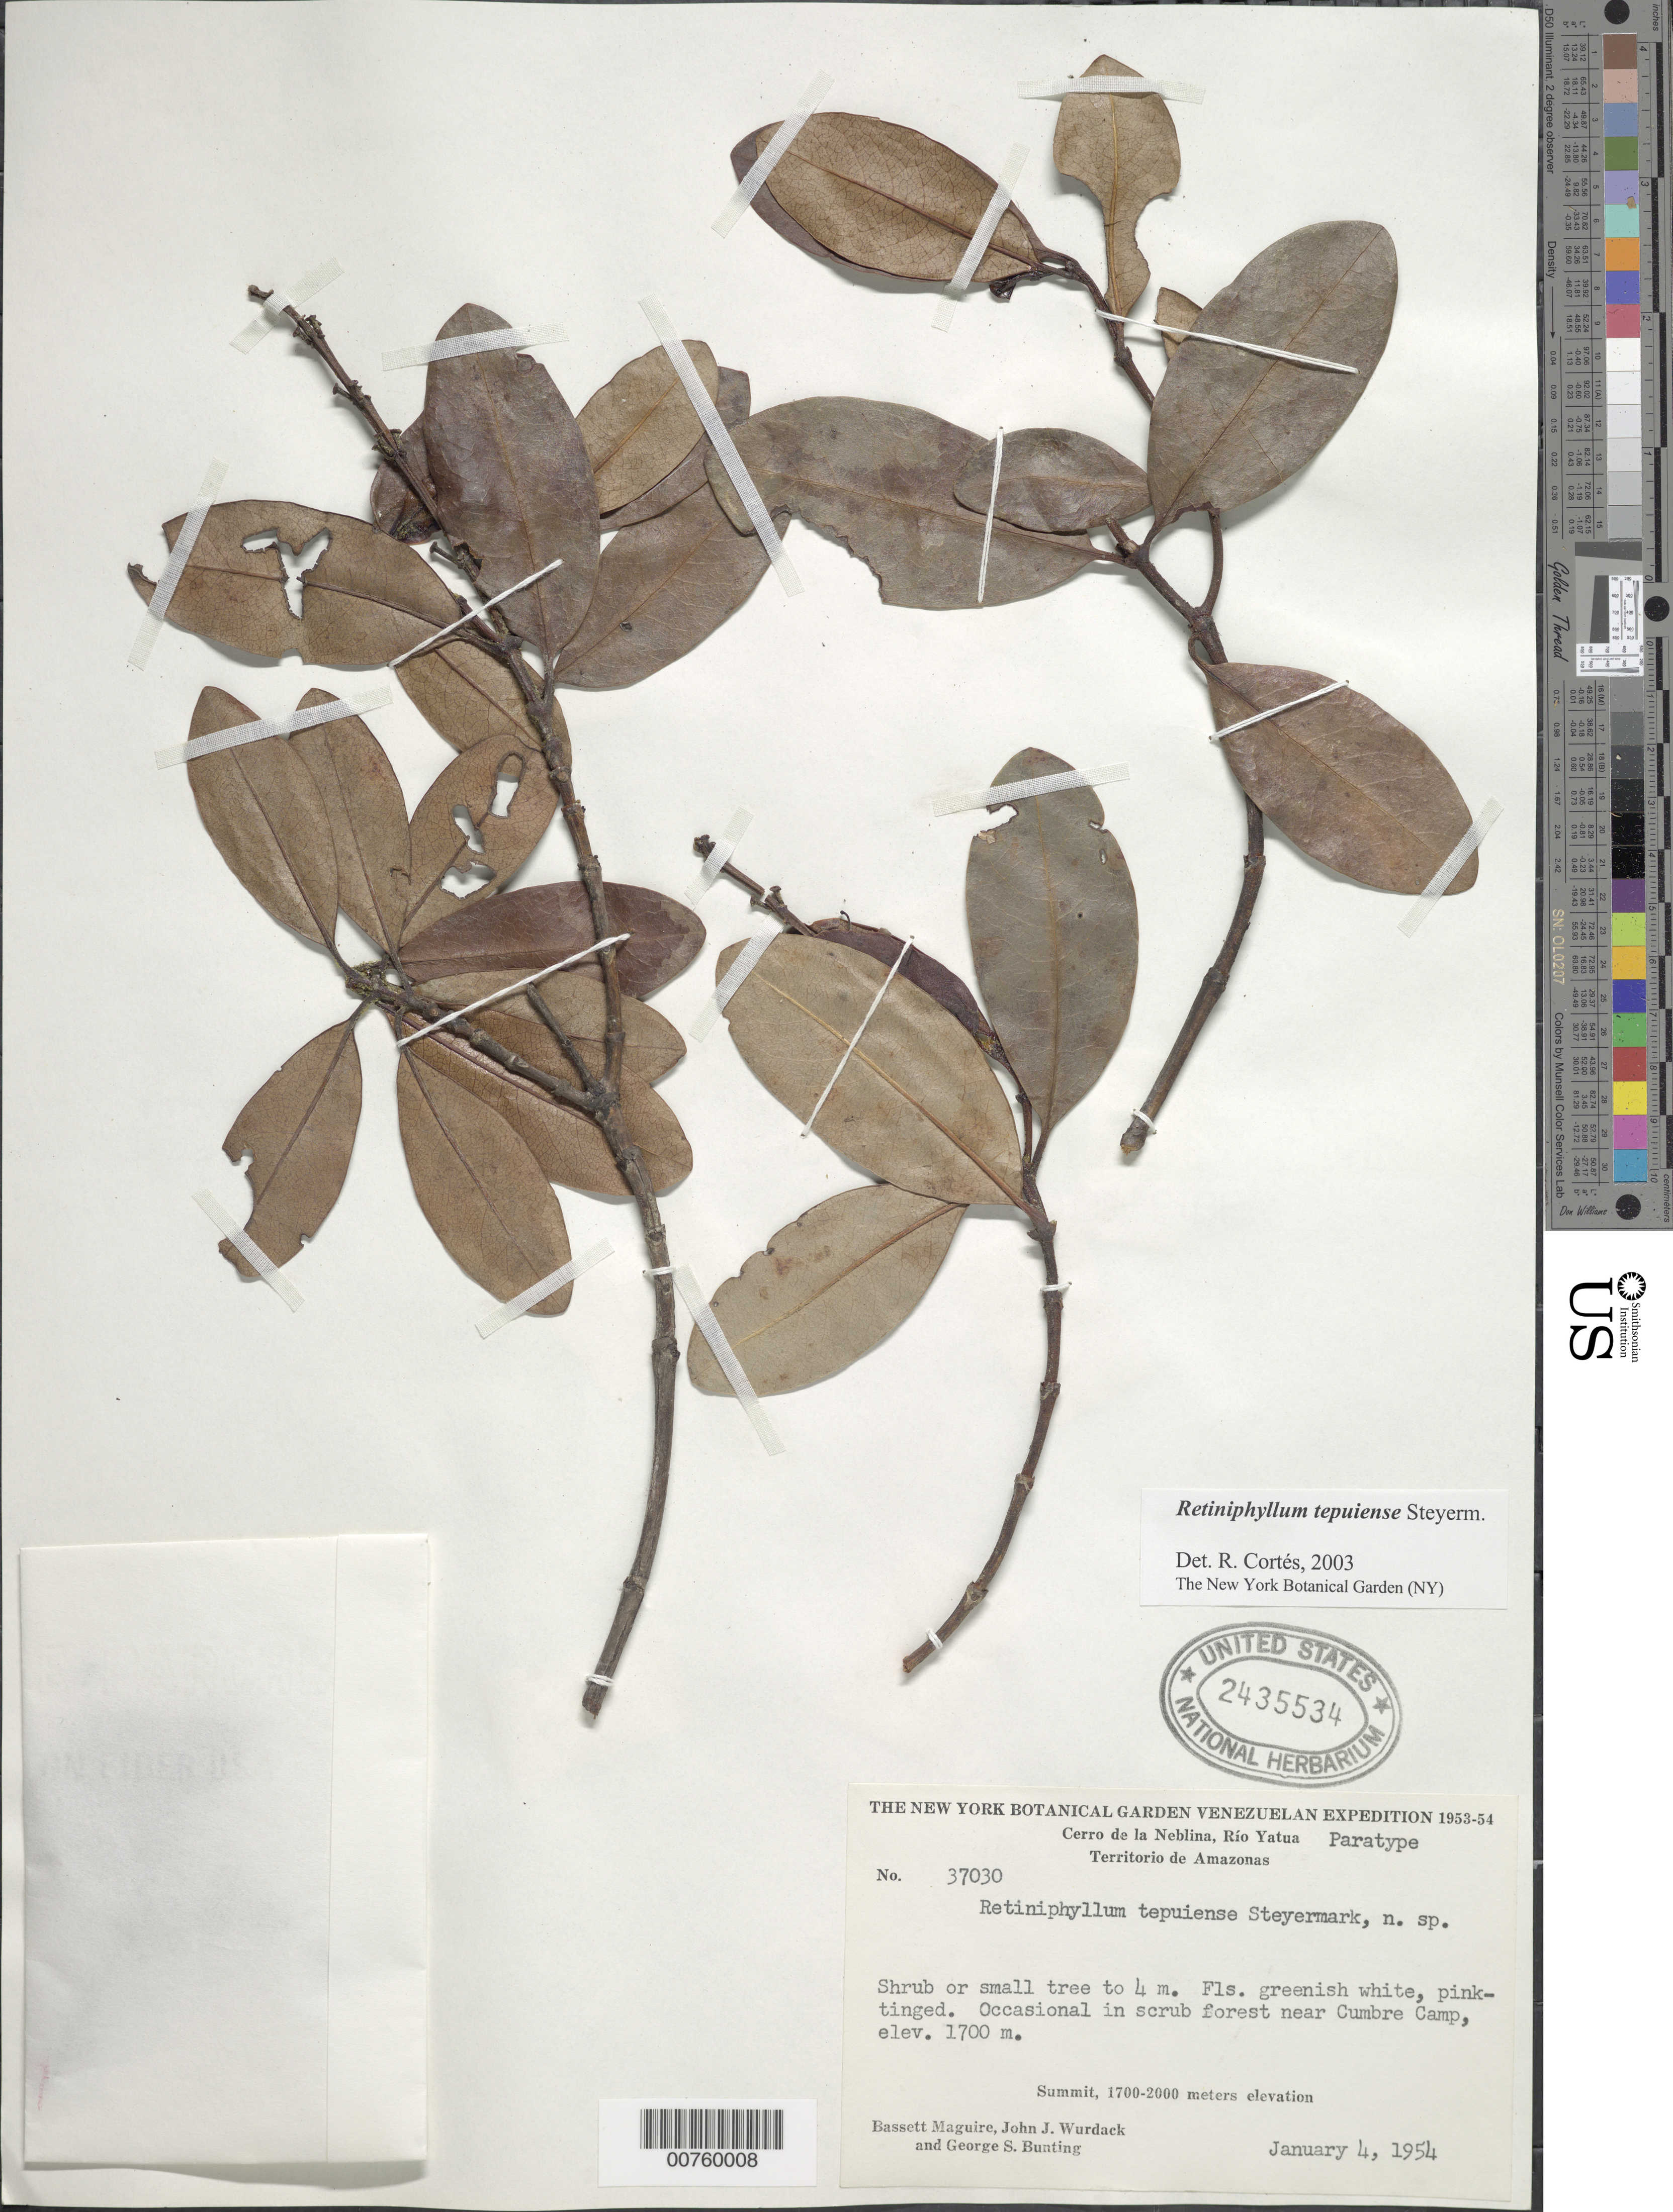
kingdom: Plantae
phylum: Tracheophyta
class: Magnoliopsida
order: Gentianales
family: Rubiaceae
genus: Retiniphyllum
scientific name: Retiniphyllum tepuiense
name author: Steyerm.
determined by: Cortes R., G.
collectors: B. Maguire, J. J. Wurdack & G. S. Bunting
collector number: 37030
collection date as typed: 4-Jan-54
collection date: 1954-01-04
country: Venezuela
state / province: Amazonas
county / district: Río Negro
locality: Cerro de la Neblina, Río Yatua, near Cumbre Camp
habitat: Scrub forest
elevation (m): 1700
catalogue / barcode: US 2435534